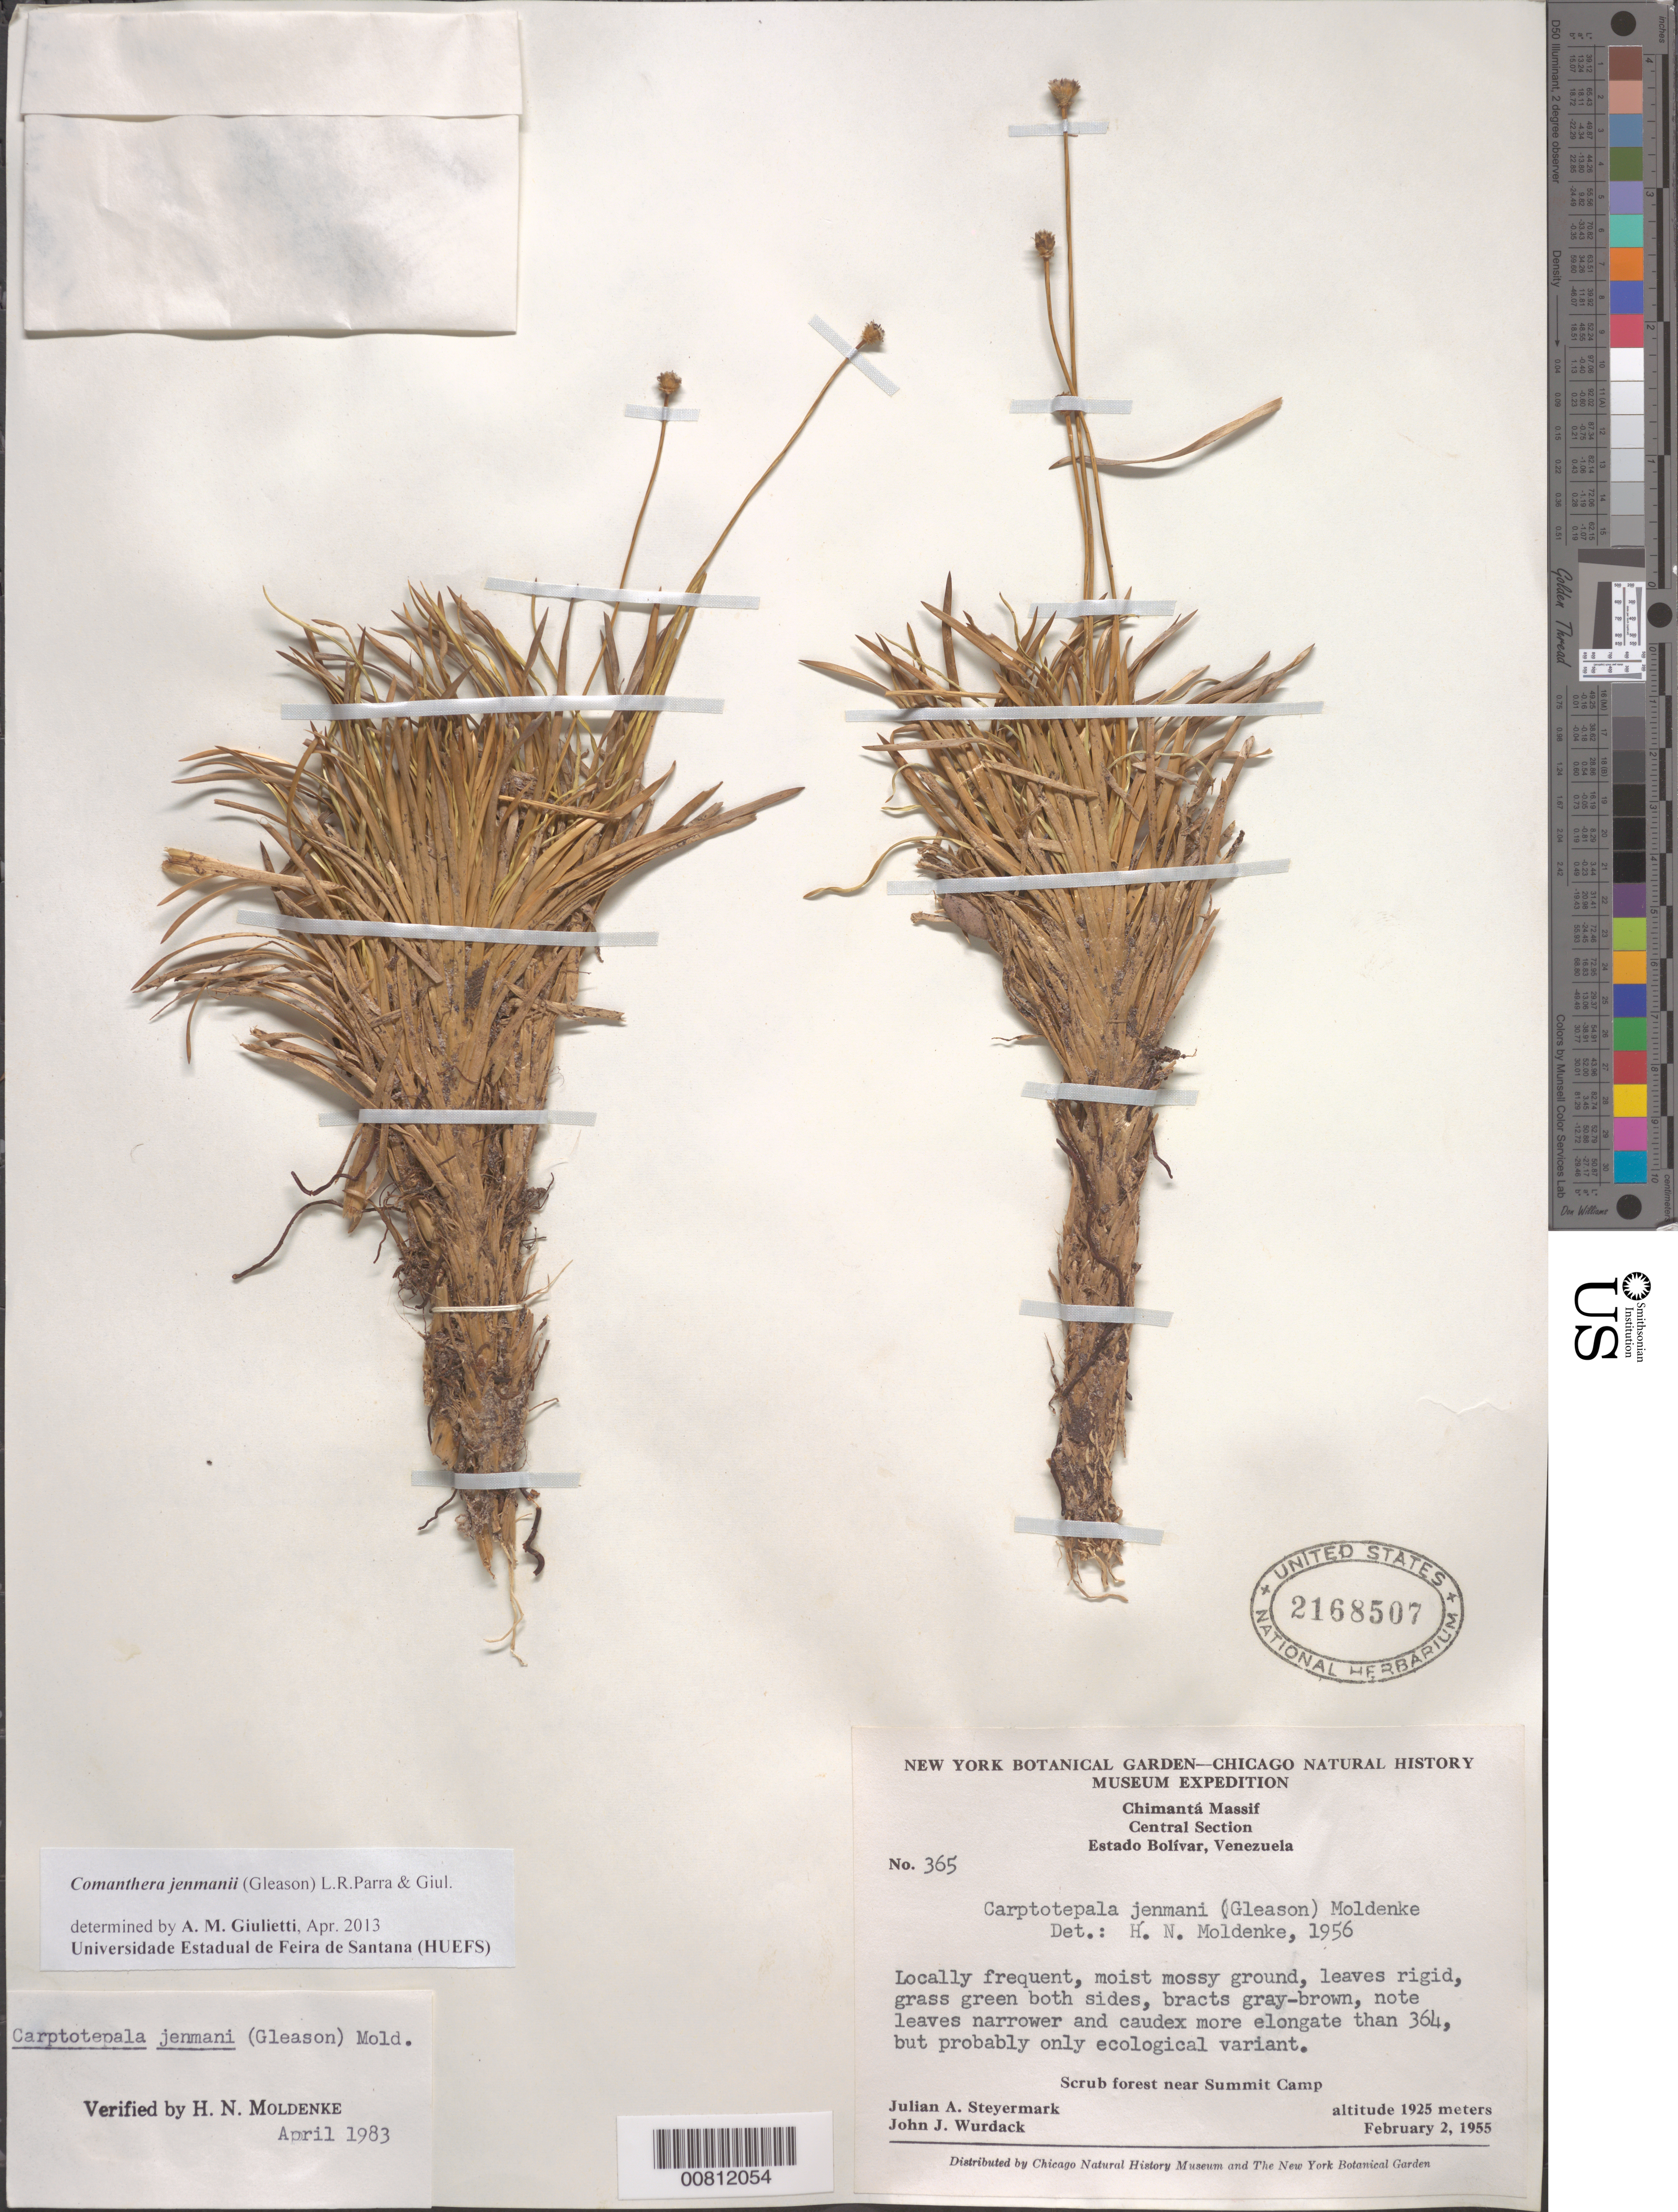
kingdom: Plantae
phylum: Tracheophyta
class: Liliopsida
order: Poales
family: Eriocaulaceae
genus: Comanthera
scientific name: Comanthera jenmanii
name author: (Gleason) L.R. Parra & Giul.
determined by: Giulietti, Ana M.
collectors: J. Steyermark & J. J. Wurdack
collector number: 55 365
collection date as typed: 2-Feb-55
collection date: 1955-02-02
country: Venezuela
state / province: Bolívar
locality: Chimantá Massif, Central Section, near Summit Camp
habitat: Scrub forest near camp; moist mossy ground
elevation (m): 1925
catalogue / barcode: US 2168507